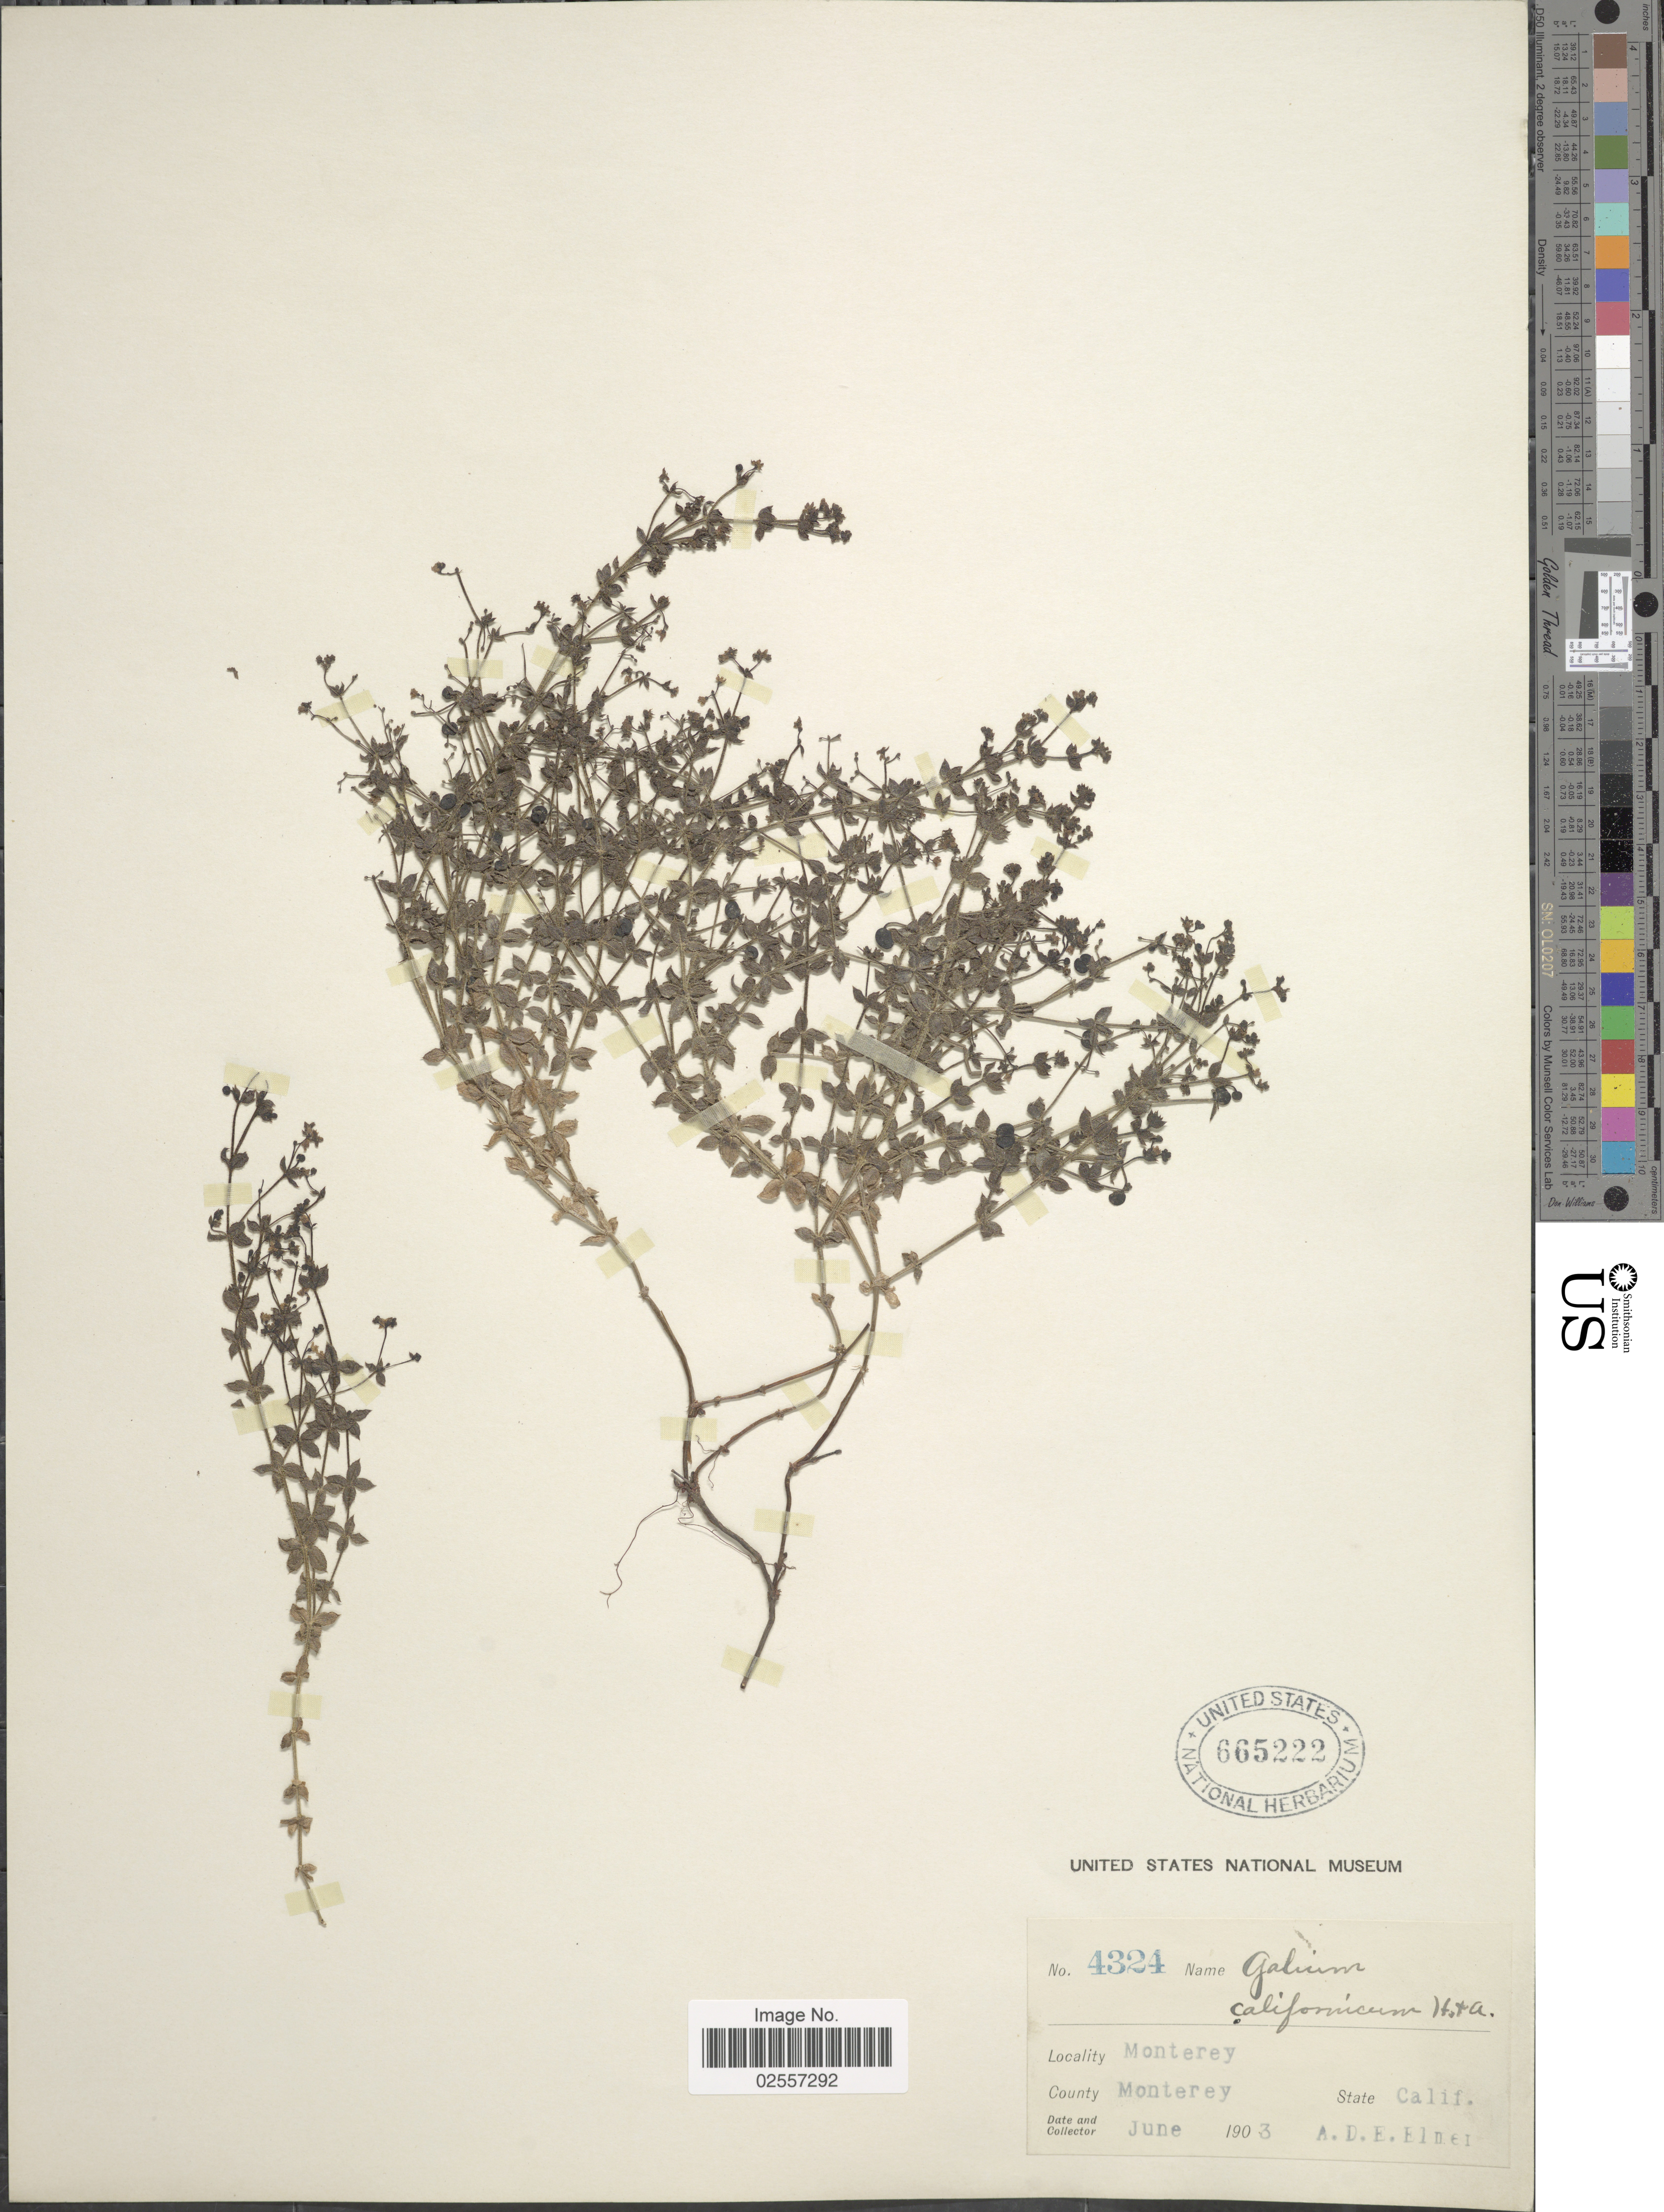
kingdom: Plantae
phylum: Tracheophyta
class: Magnoliopsida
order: Gentianales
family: Rubiaceae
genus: Galium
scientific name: Galium californicum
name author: Hook. & Arn.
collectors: A. D. E. Elmer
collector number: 4324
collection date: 1903-06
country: United States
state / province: California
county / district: Monterey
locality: Monterey. County Monterey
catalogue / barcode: US 665222